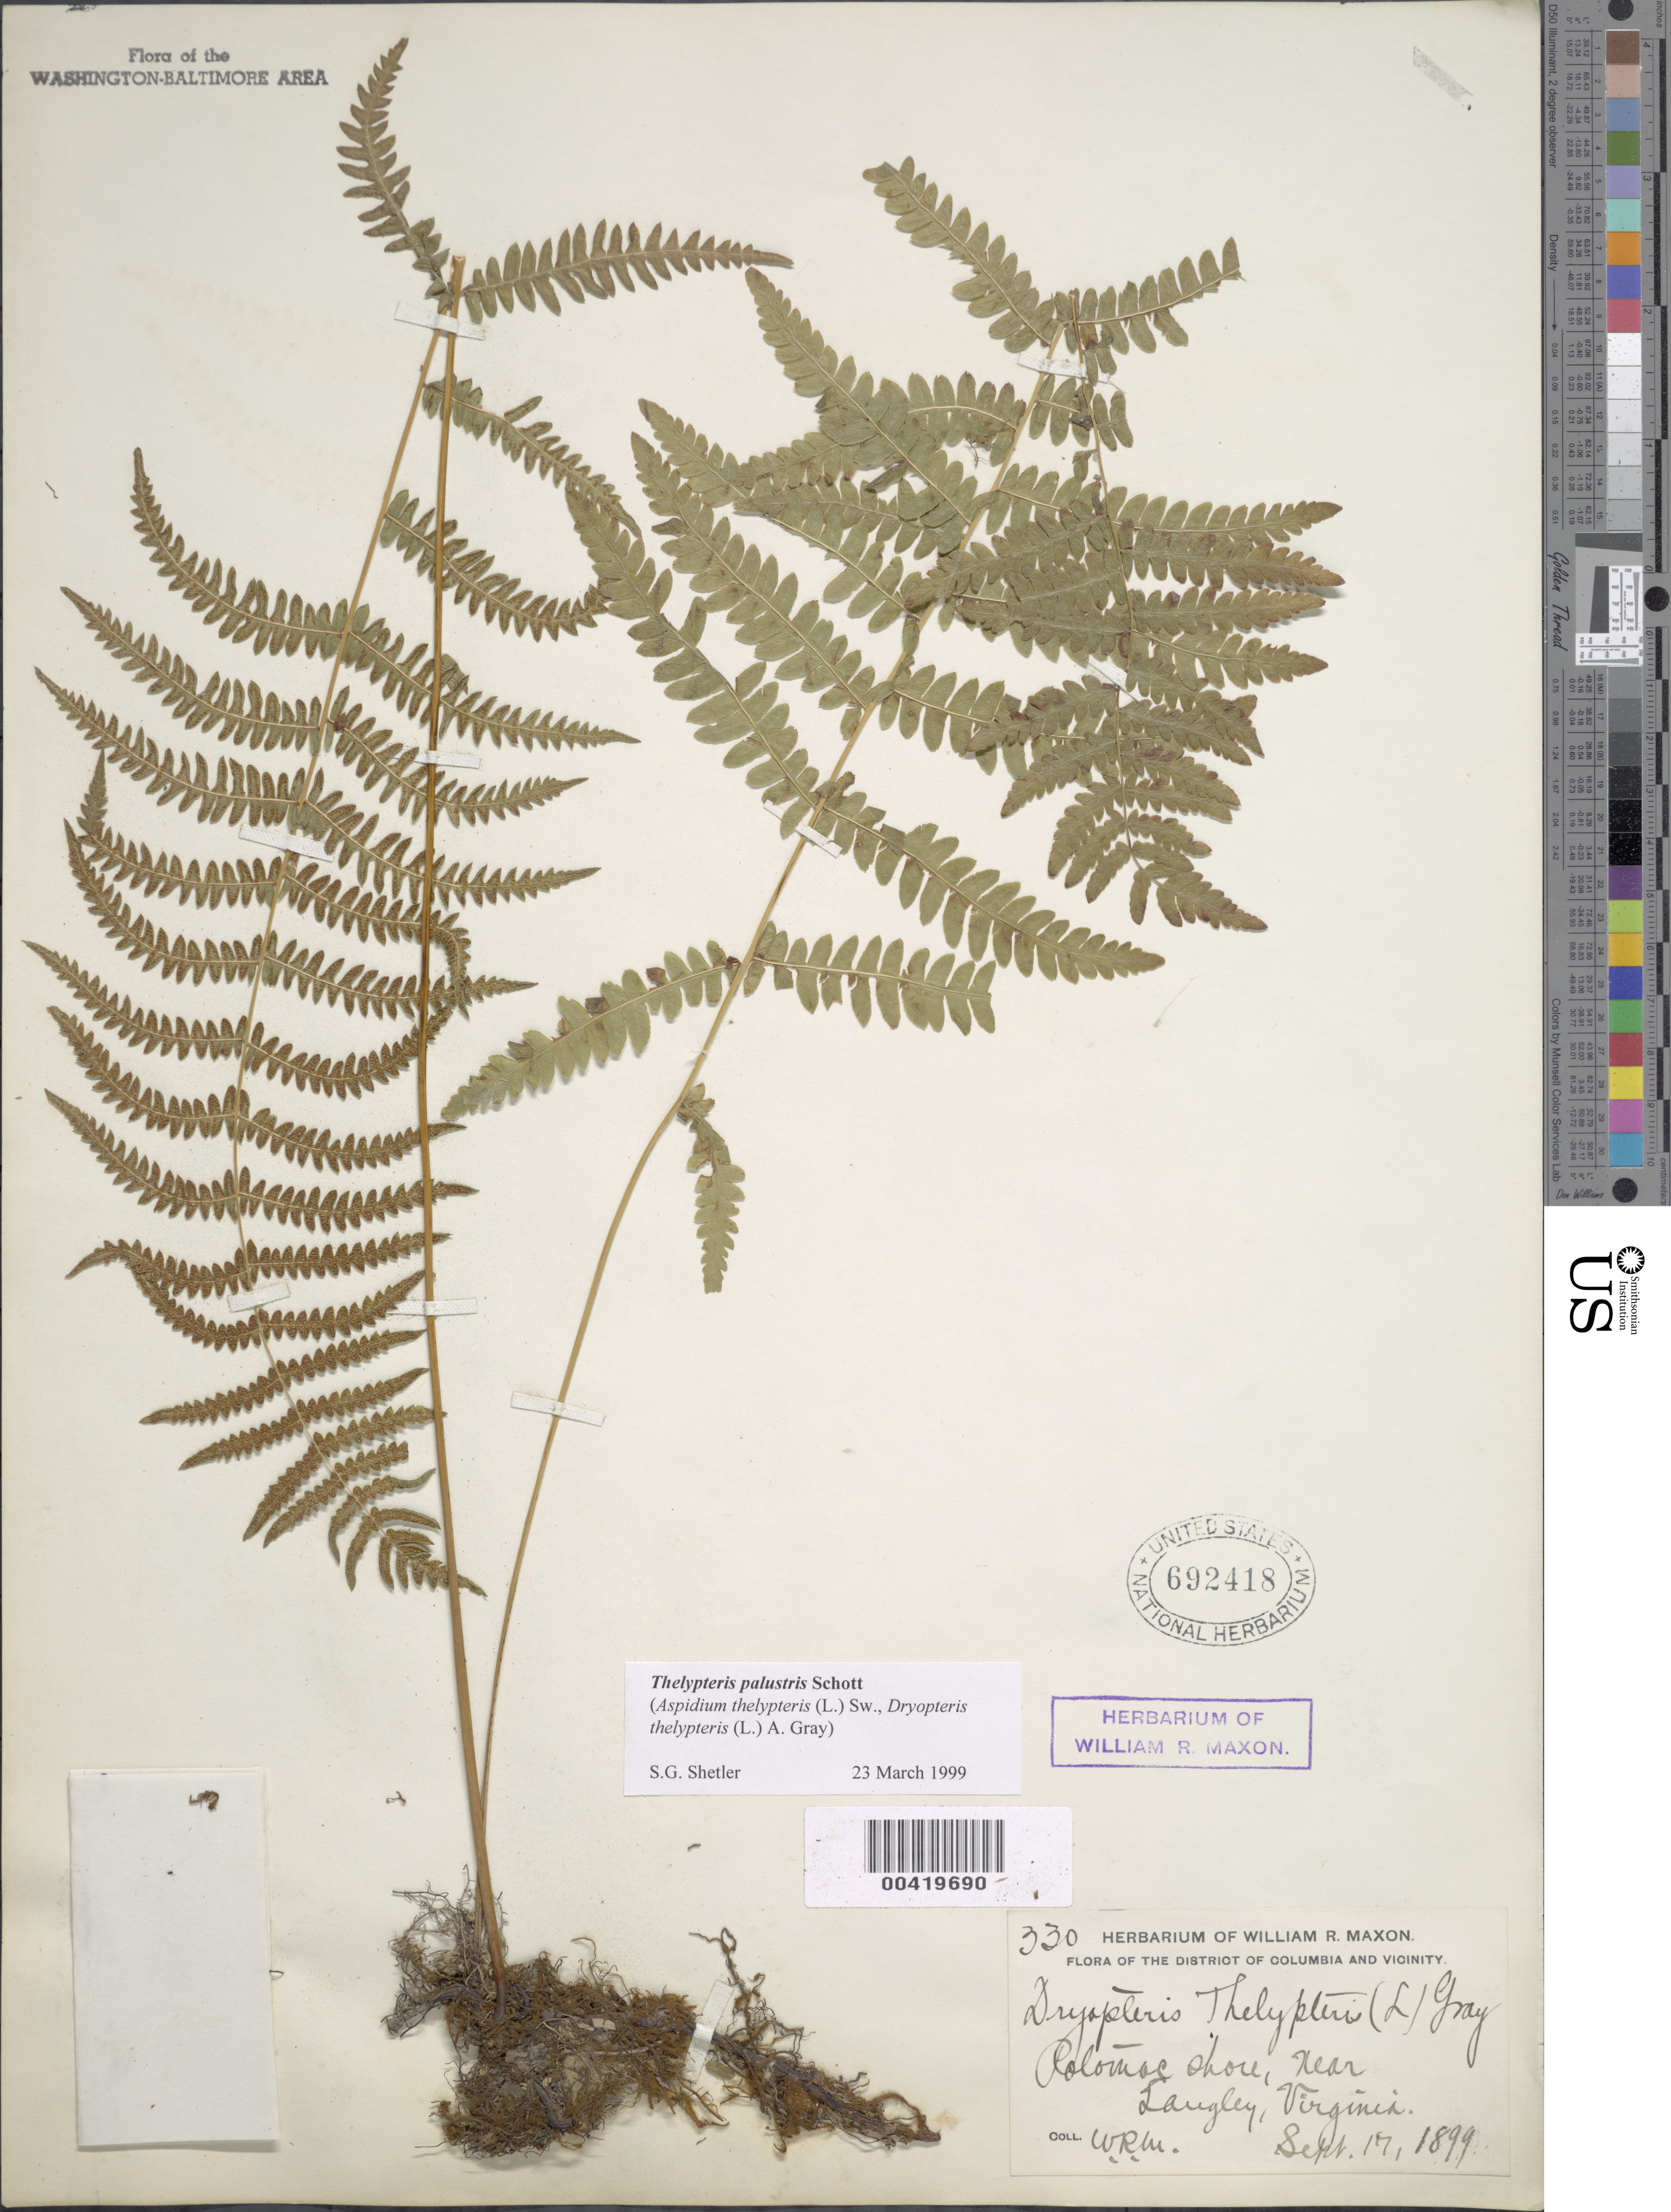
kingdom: Plantae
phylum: Tracheophyta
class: Polypodiopsida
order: Polypodiales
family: Thelypteridaceae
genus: Thelypteris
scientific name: Thelypteris palustris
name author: (Salisb.) Schott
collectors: W. R. Maxon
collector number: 330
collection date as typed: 17 Sep 1899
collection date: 1899-09-17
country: United States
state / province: Virginia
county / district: Fairfax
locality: Near Langley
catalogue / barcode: US 692418